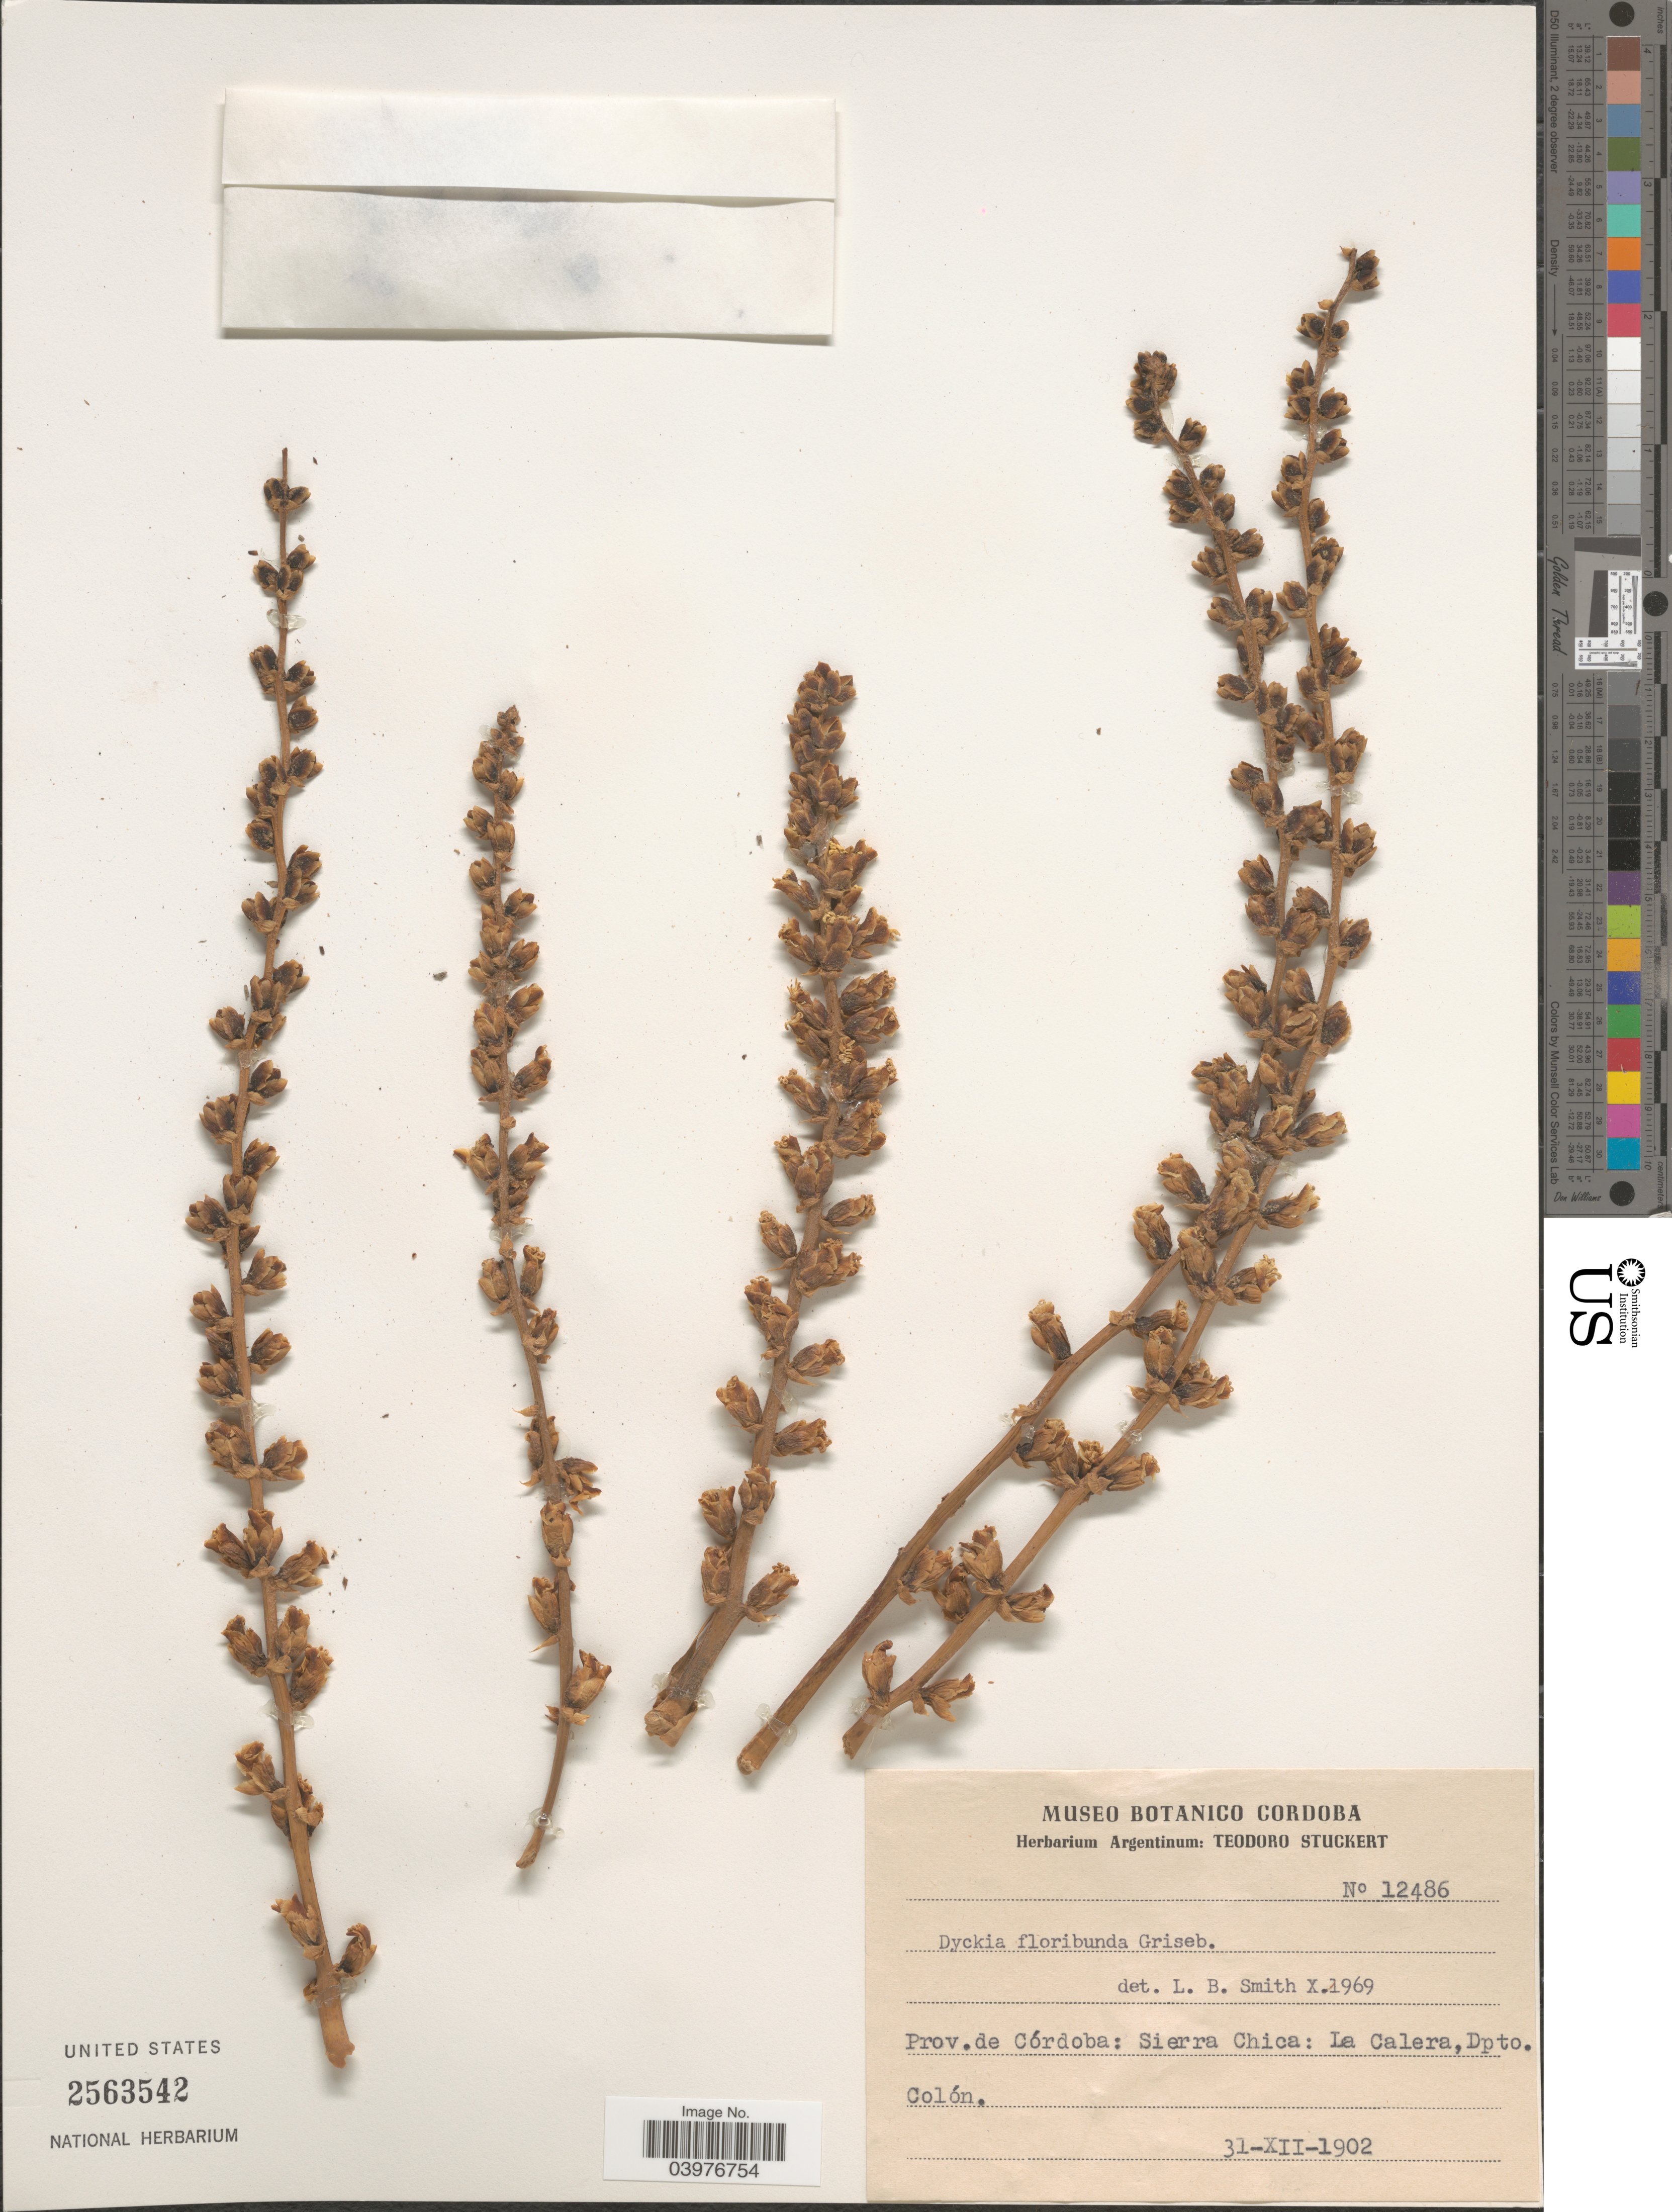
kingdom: Plantae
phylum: Tracheophyta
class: Liliopsida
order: Poales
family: Bromeliaceae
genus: Dyckia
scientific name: Dyckia floribunda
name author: Griseb.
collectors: T. Stuckert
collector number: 12486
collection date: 1902-12-31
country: Argentina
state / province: Cordoba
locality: Sierra Chica: La Calera, Dpto. Colón.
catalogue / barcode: US 2563542